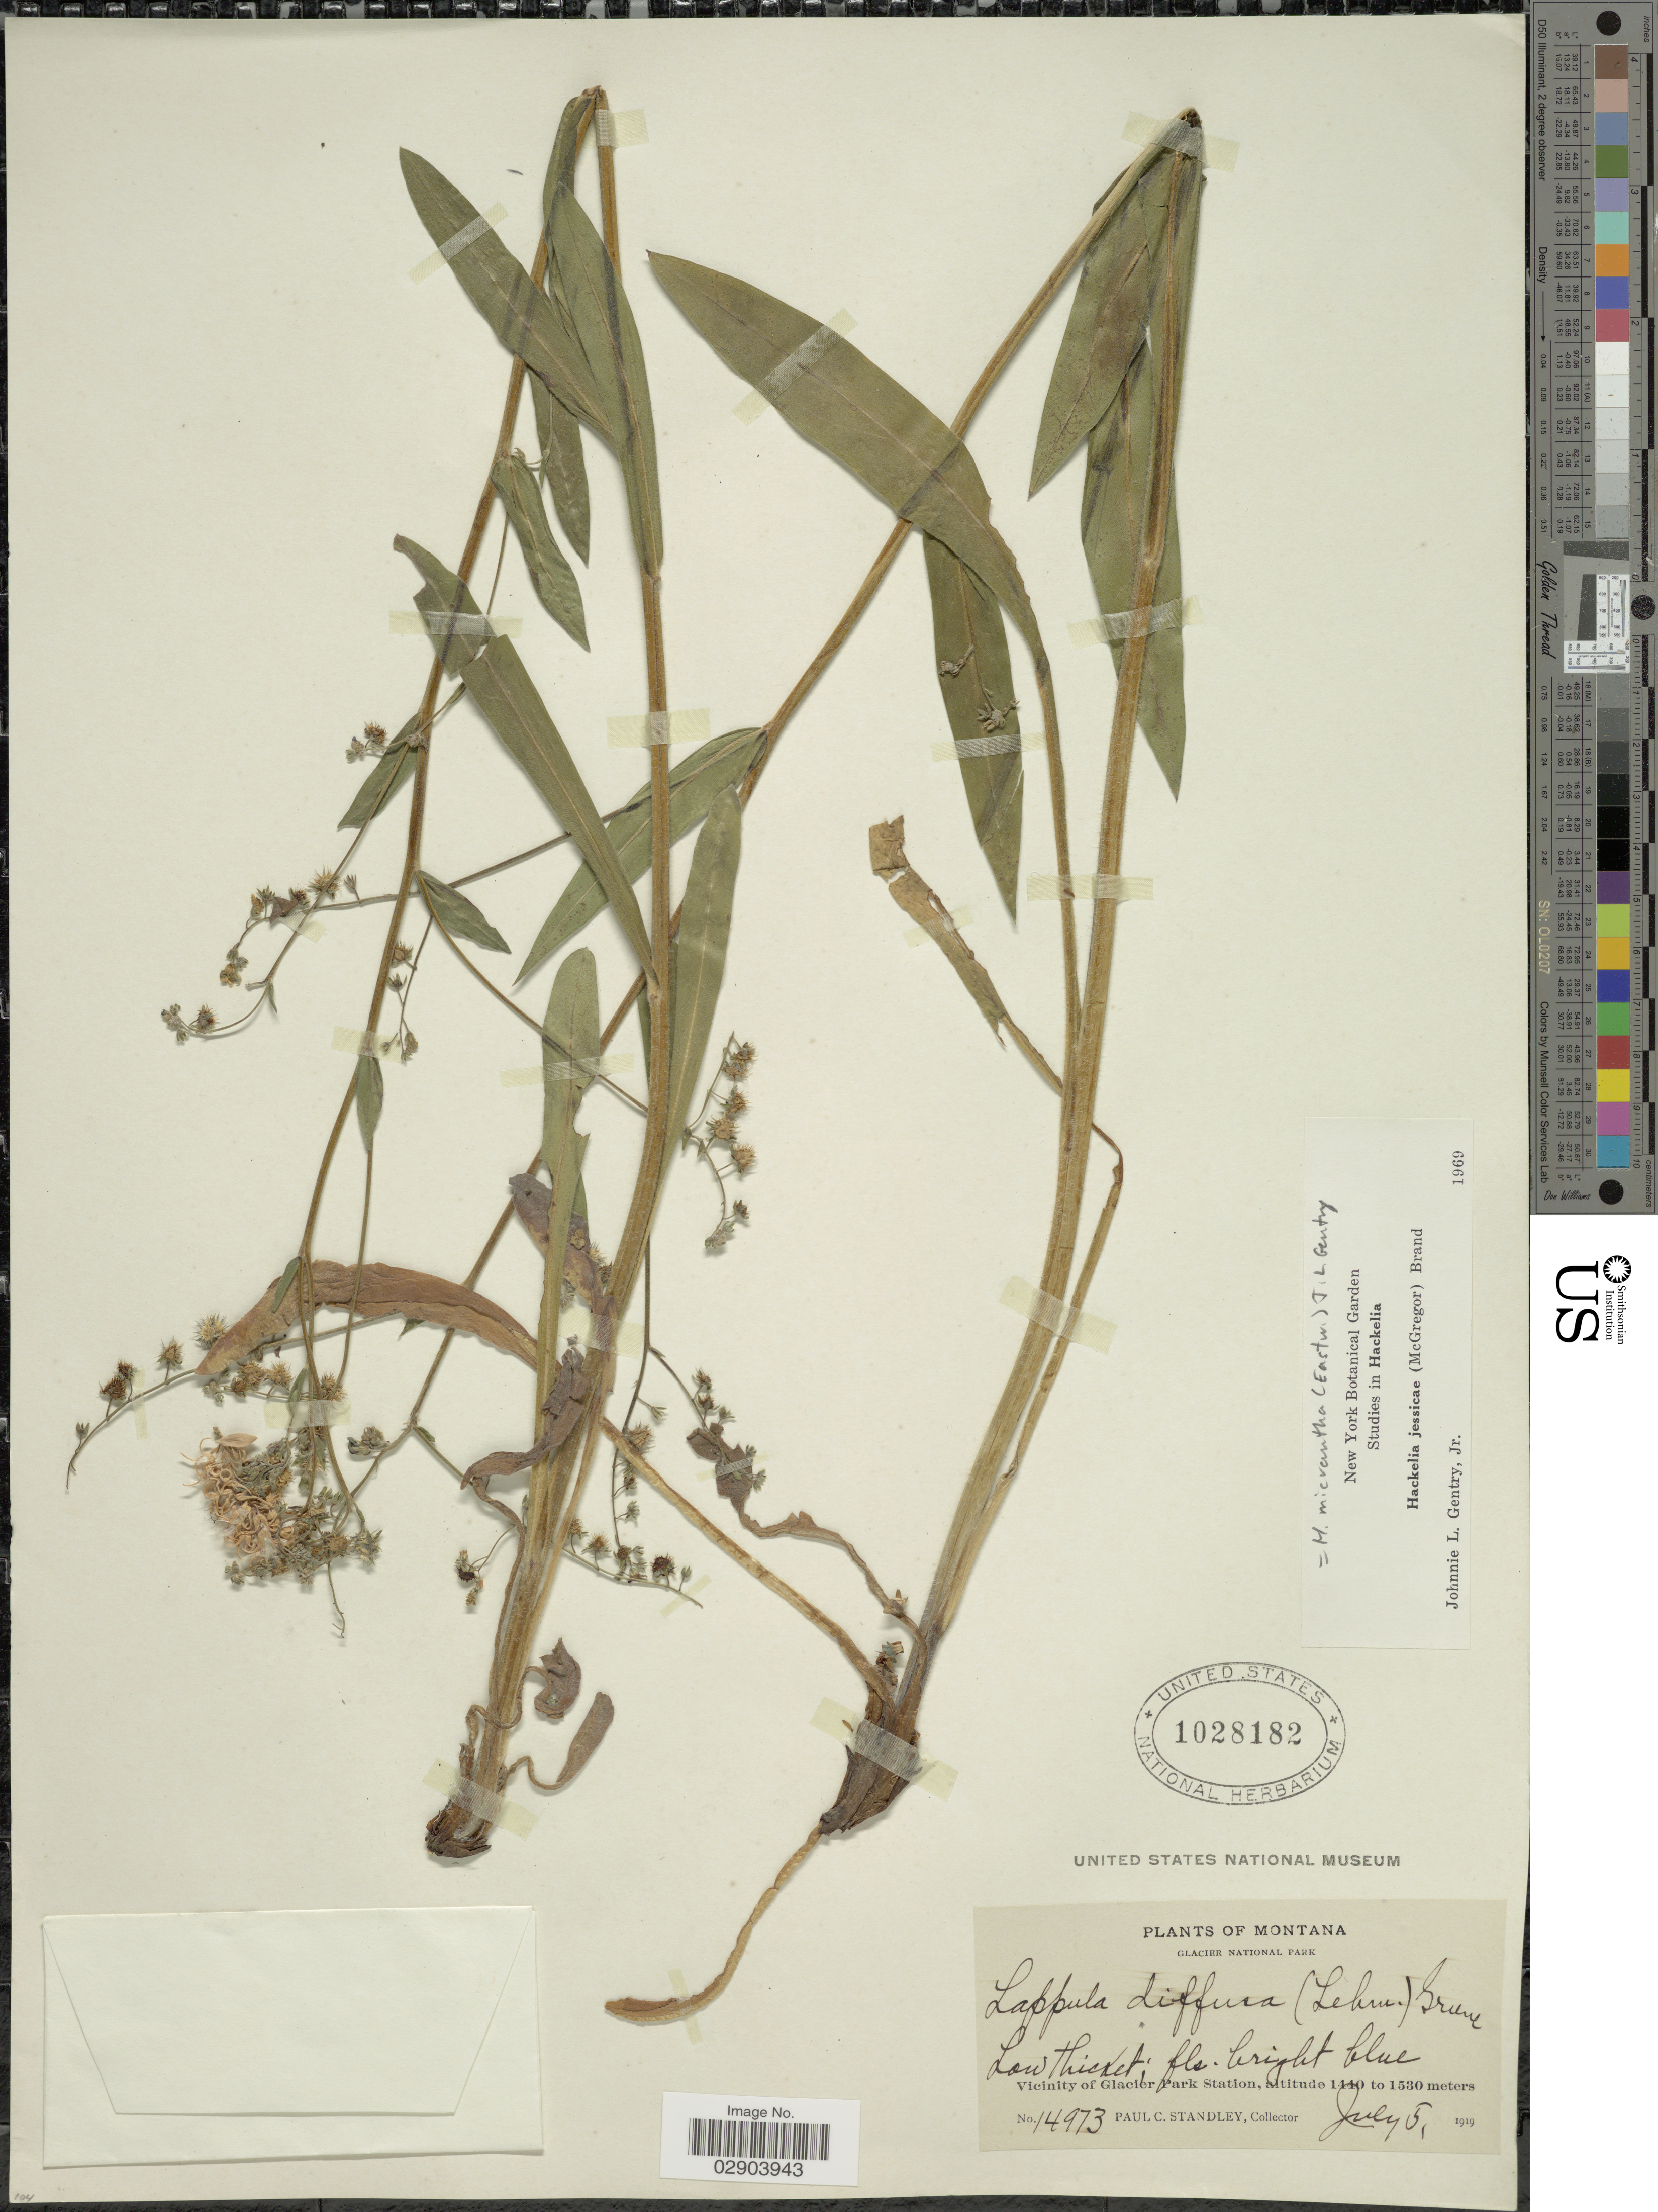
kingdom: Plantae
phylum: Tracheophyta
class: Magnoliopsida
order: Boraginales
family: Boraginaceae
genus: Hackelia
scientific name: Hackelia micrantha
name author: (Eastw.) J.L. Gentry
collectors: P. C. Standley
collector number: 14973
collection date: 1919-07-05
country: United States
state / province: Montana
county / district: Glacier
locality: Glacier National Park, Vicinity of Glacier Park Station.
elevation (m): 1440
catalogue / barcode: US 1028182